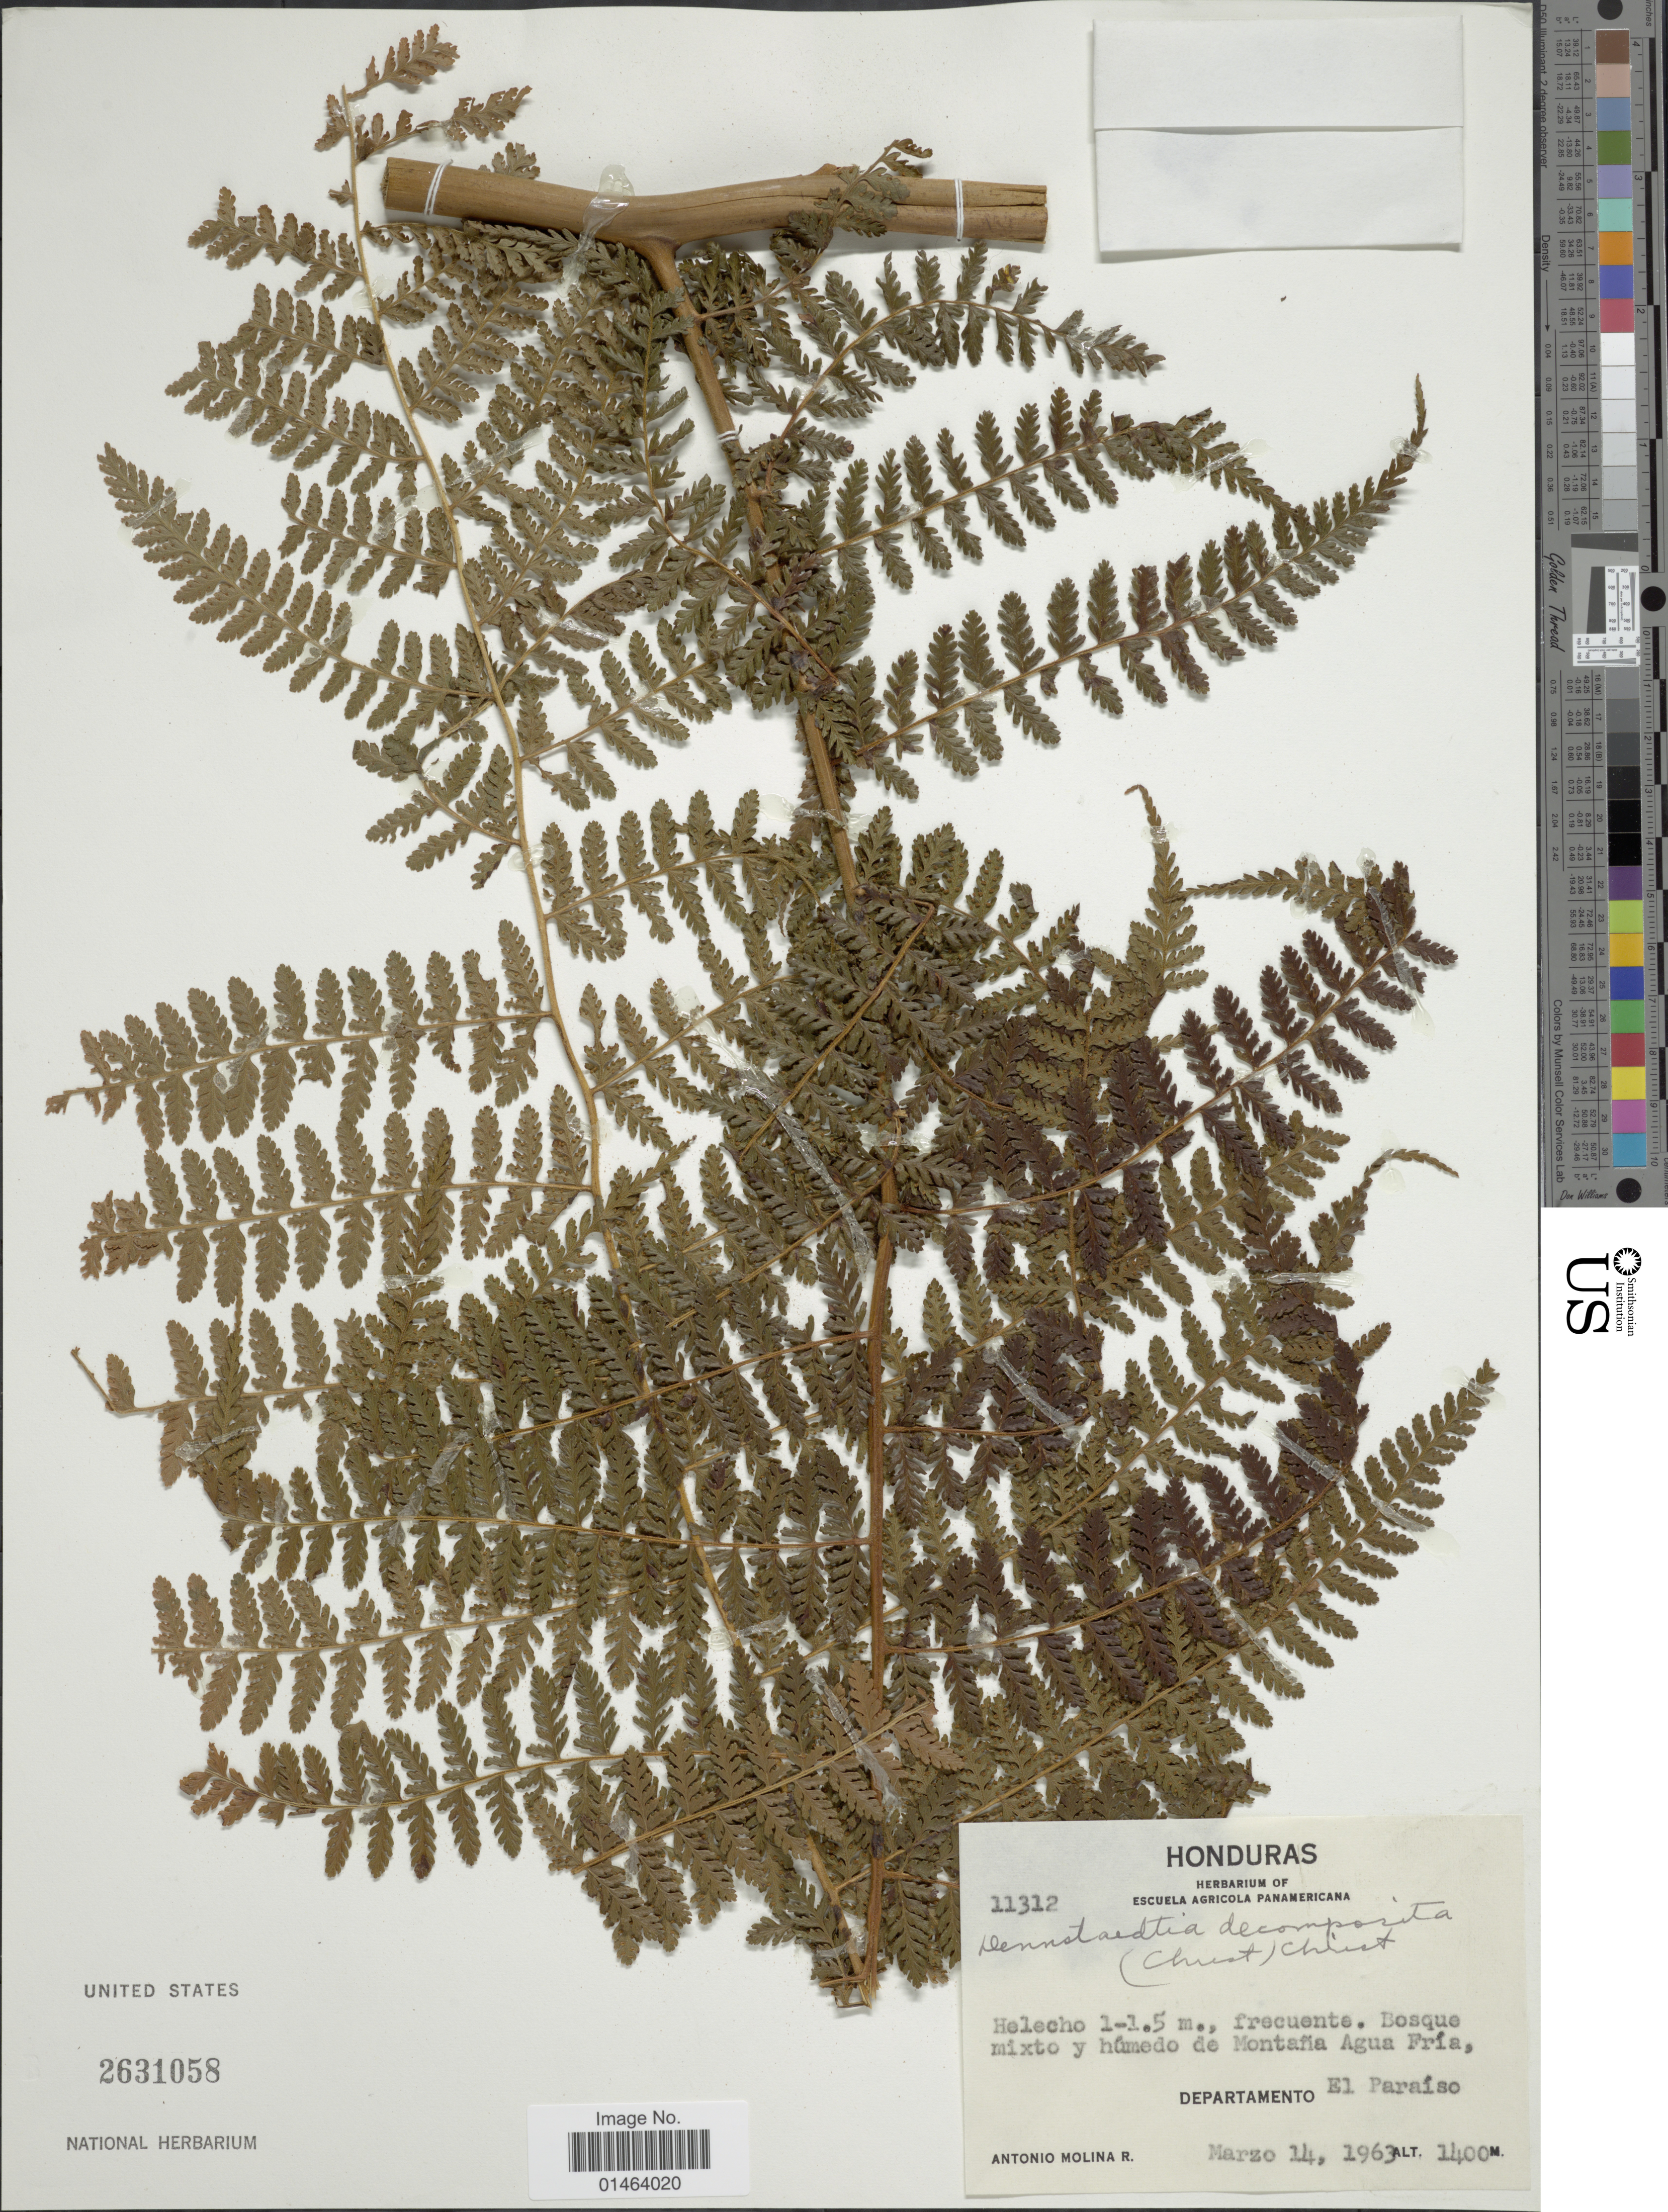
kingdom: Plantae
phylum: Tracheophyta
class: Polypodiopsida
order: Polypodiales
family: Dennstaedtiaceae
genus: Dennstaedtia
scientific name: Dennstaedtia cicutaria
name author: (Sw.) T. Moore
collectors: A. Molina R.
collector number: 11312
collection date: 1963-03-14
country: Honduras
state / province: El Paraíso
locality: Honduras, Bosque mixto y humedo de Montana Agua Fria, Departamento El Paraiso.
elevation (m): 1400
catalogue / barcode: US 2631058